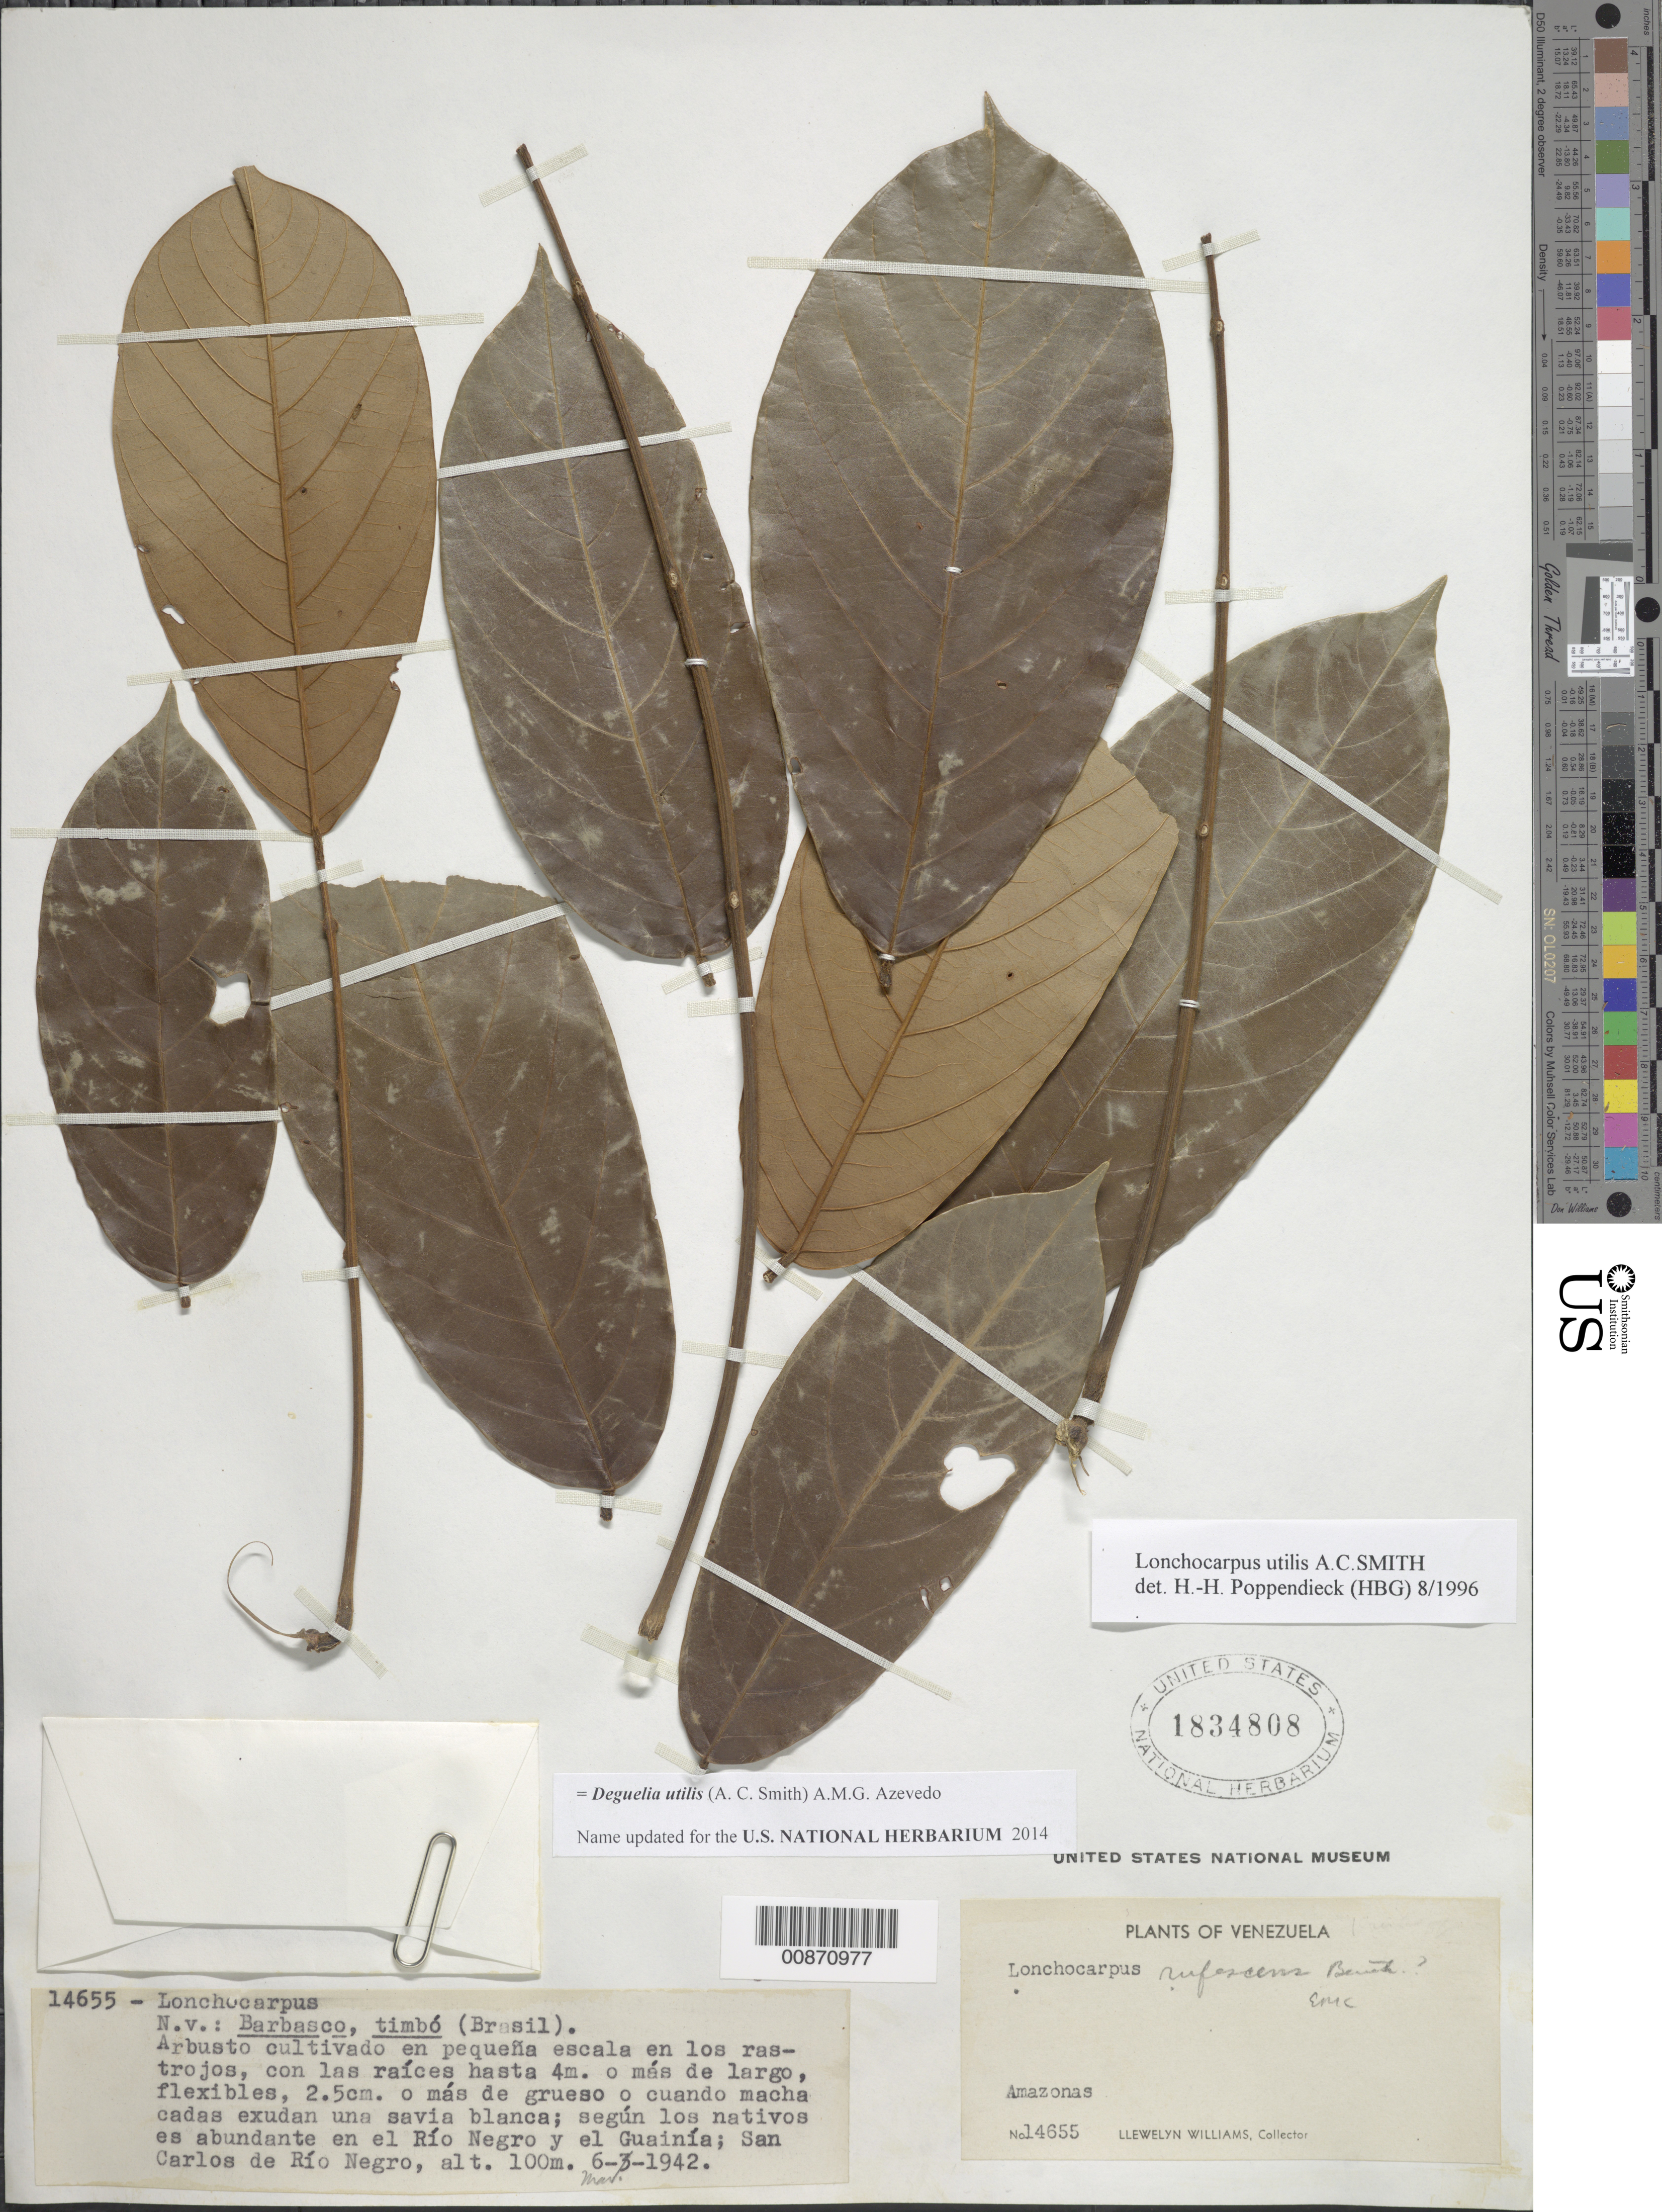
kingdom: Plantae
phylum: Tracheophyta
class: Magnoliopsida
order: Fabales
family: Fabaceae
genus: Deguelia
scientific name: Deguelia utilis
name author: (A.C. Sm.) A.M.G. Azevedo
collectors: Ll. Williams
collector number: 14655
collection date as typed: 6-Mar-42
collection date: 1942-03-06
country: Venezuela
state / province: Amazonas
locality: San Carlos de Río Negro, Rio Negro y el Guainia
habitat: Cultivado en pequena escala en los ratrojos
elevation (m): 100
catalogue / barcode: US 1834808